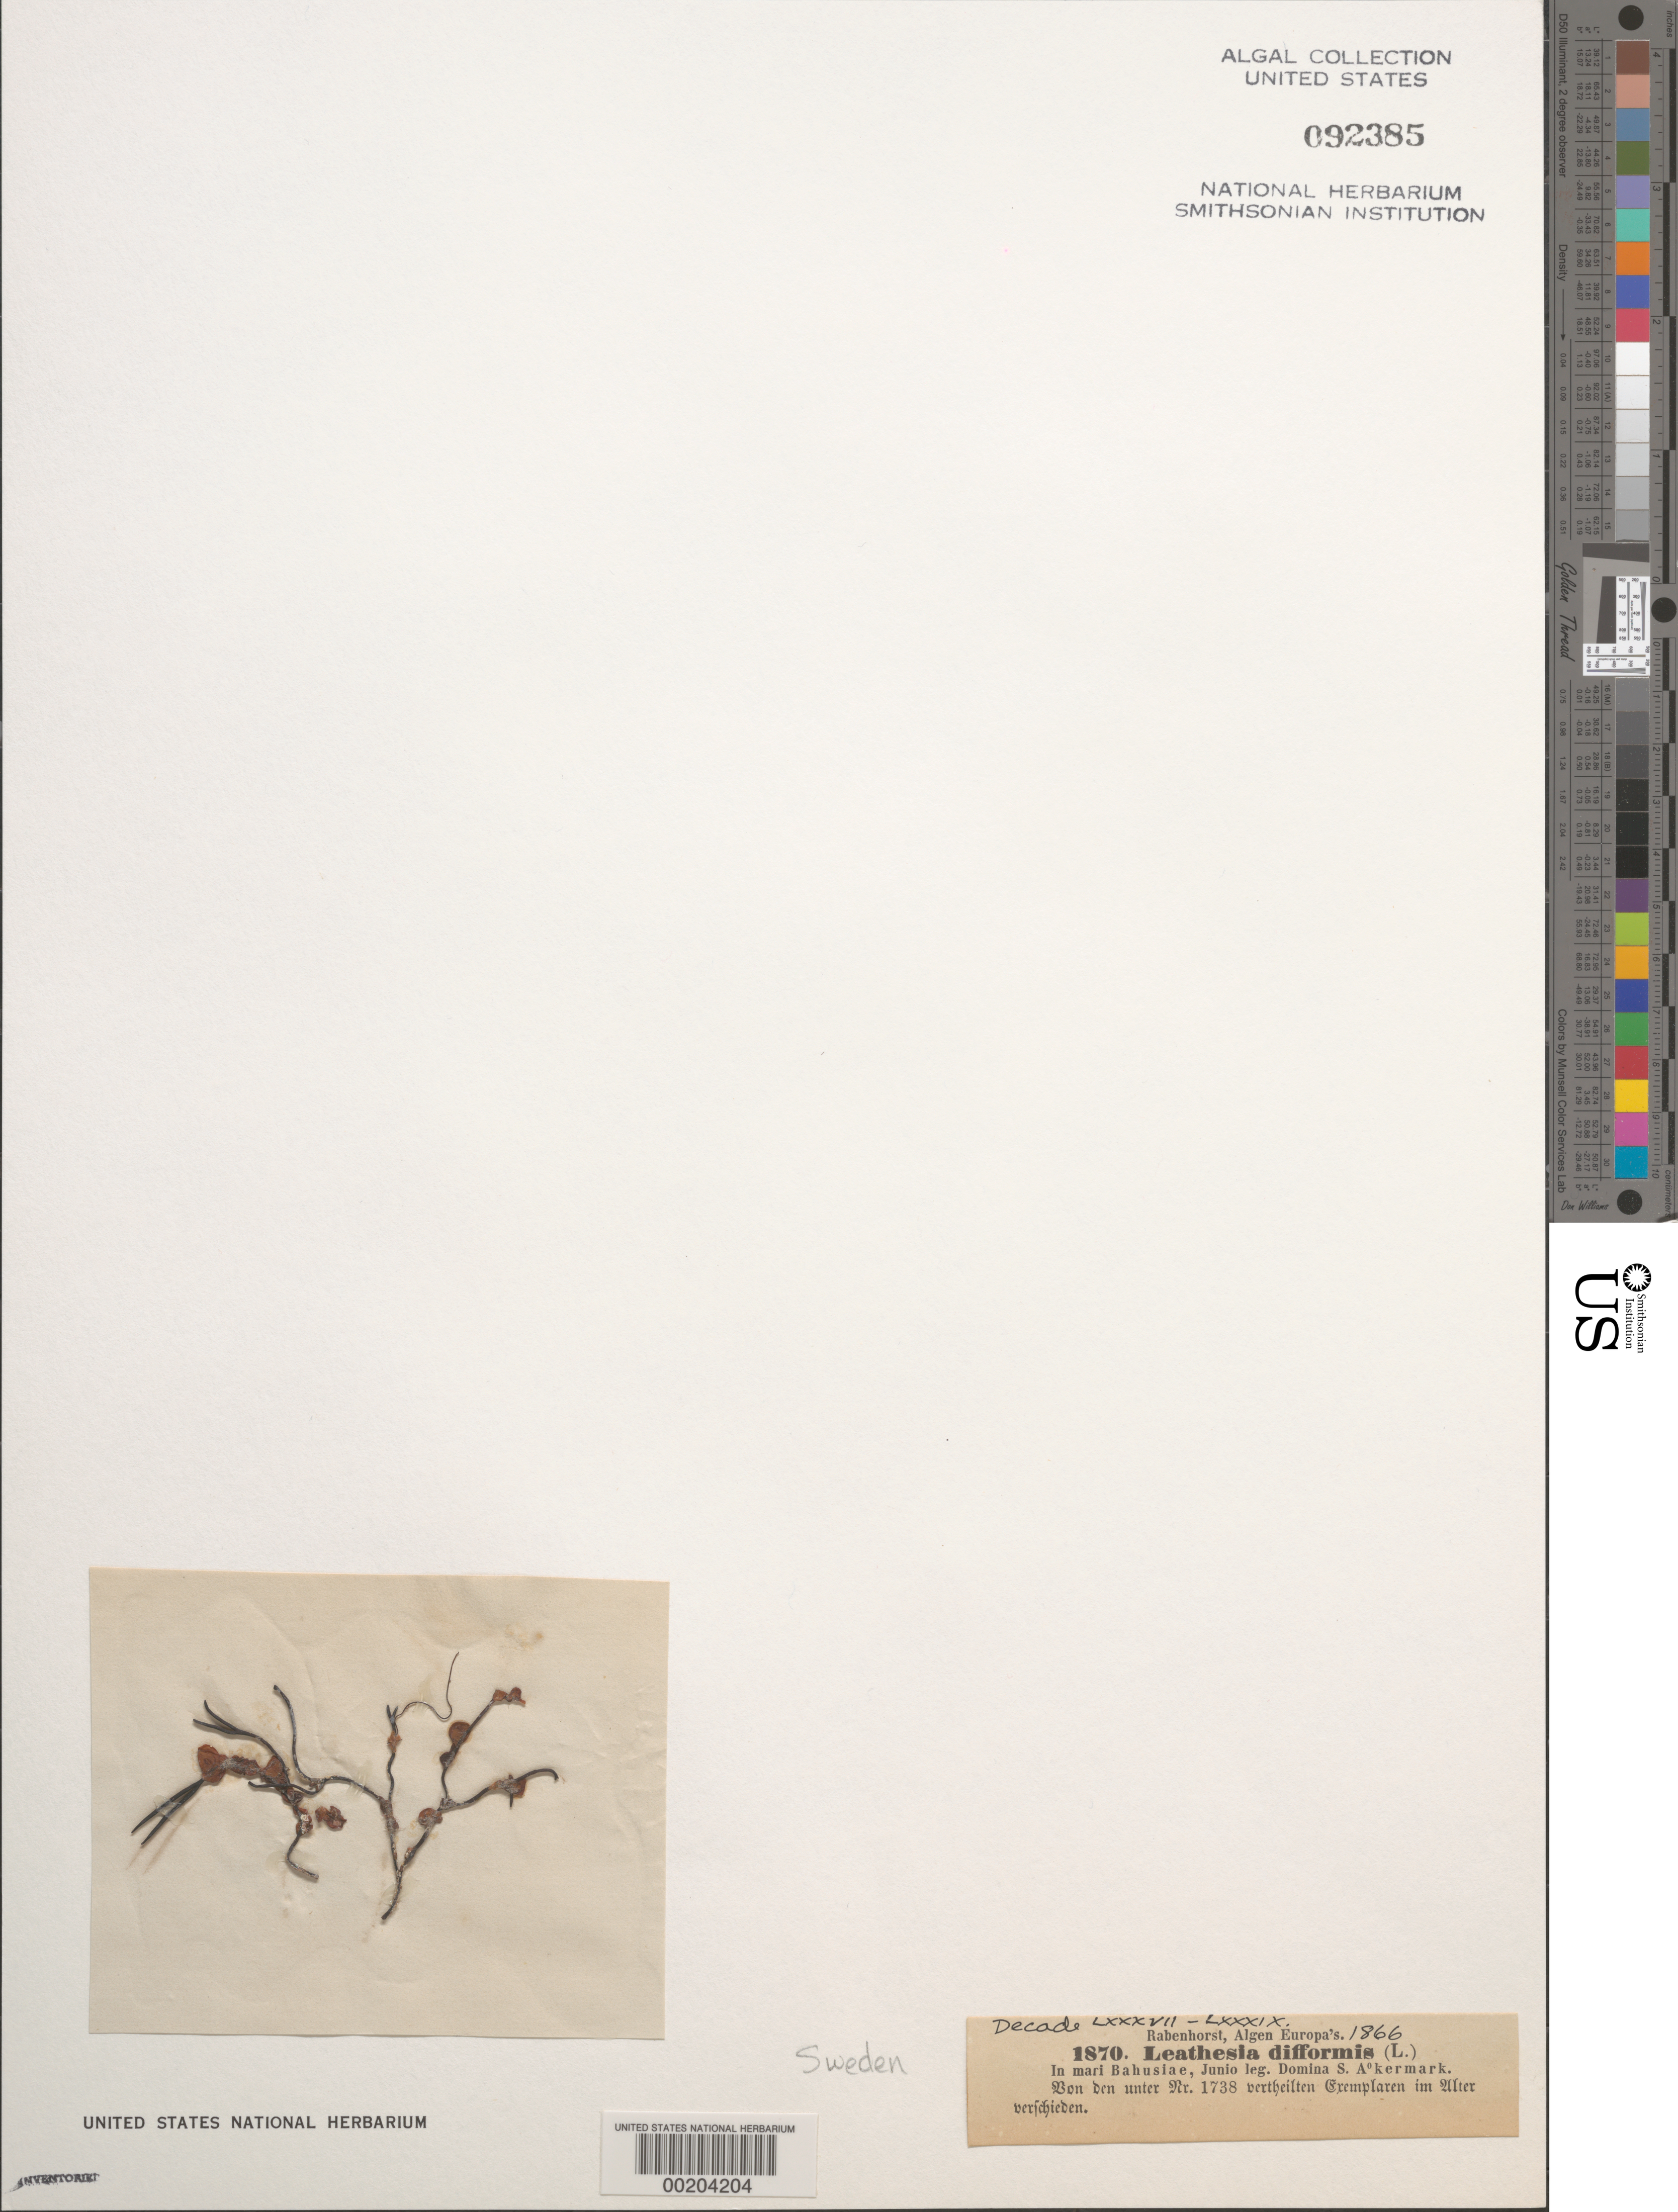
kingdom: Chromista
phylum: Ochrophyta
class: Phaeophyceae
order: Ectocarpales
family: Chordariaceae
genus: Leathesia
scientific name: Leathesia difformis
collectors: S. Akermark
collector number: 1870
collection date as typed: Jun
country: Sweden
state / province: Västra Götaland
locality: Bohus bay (mari bahusiae)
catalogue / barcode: US 92385